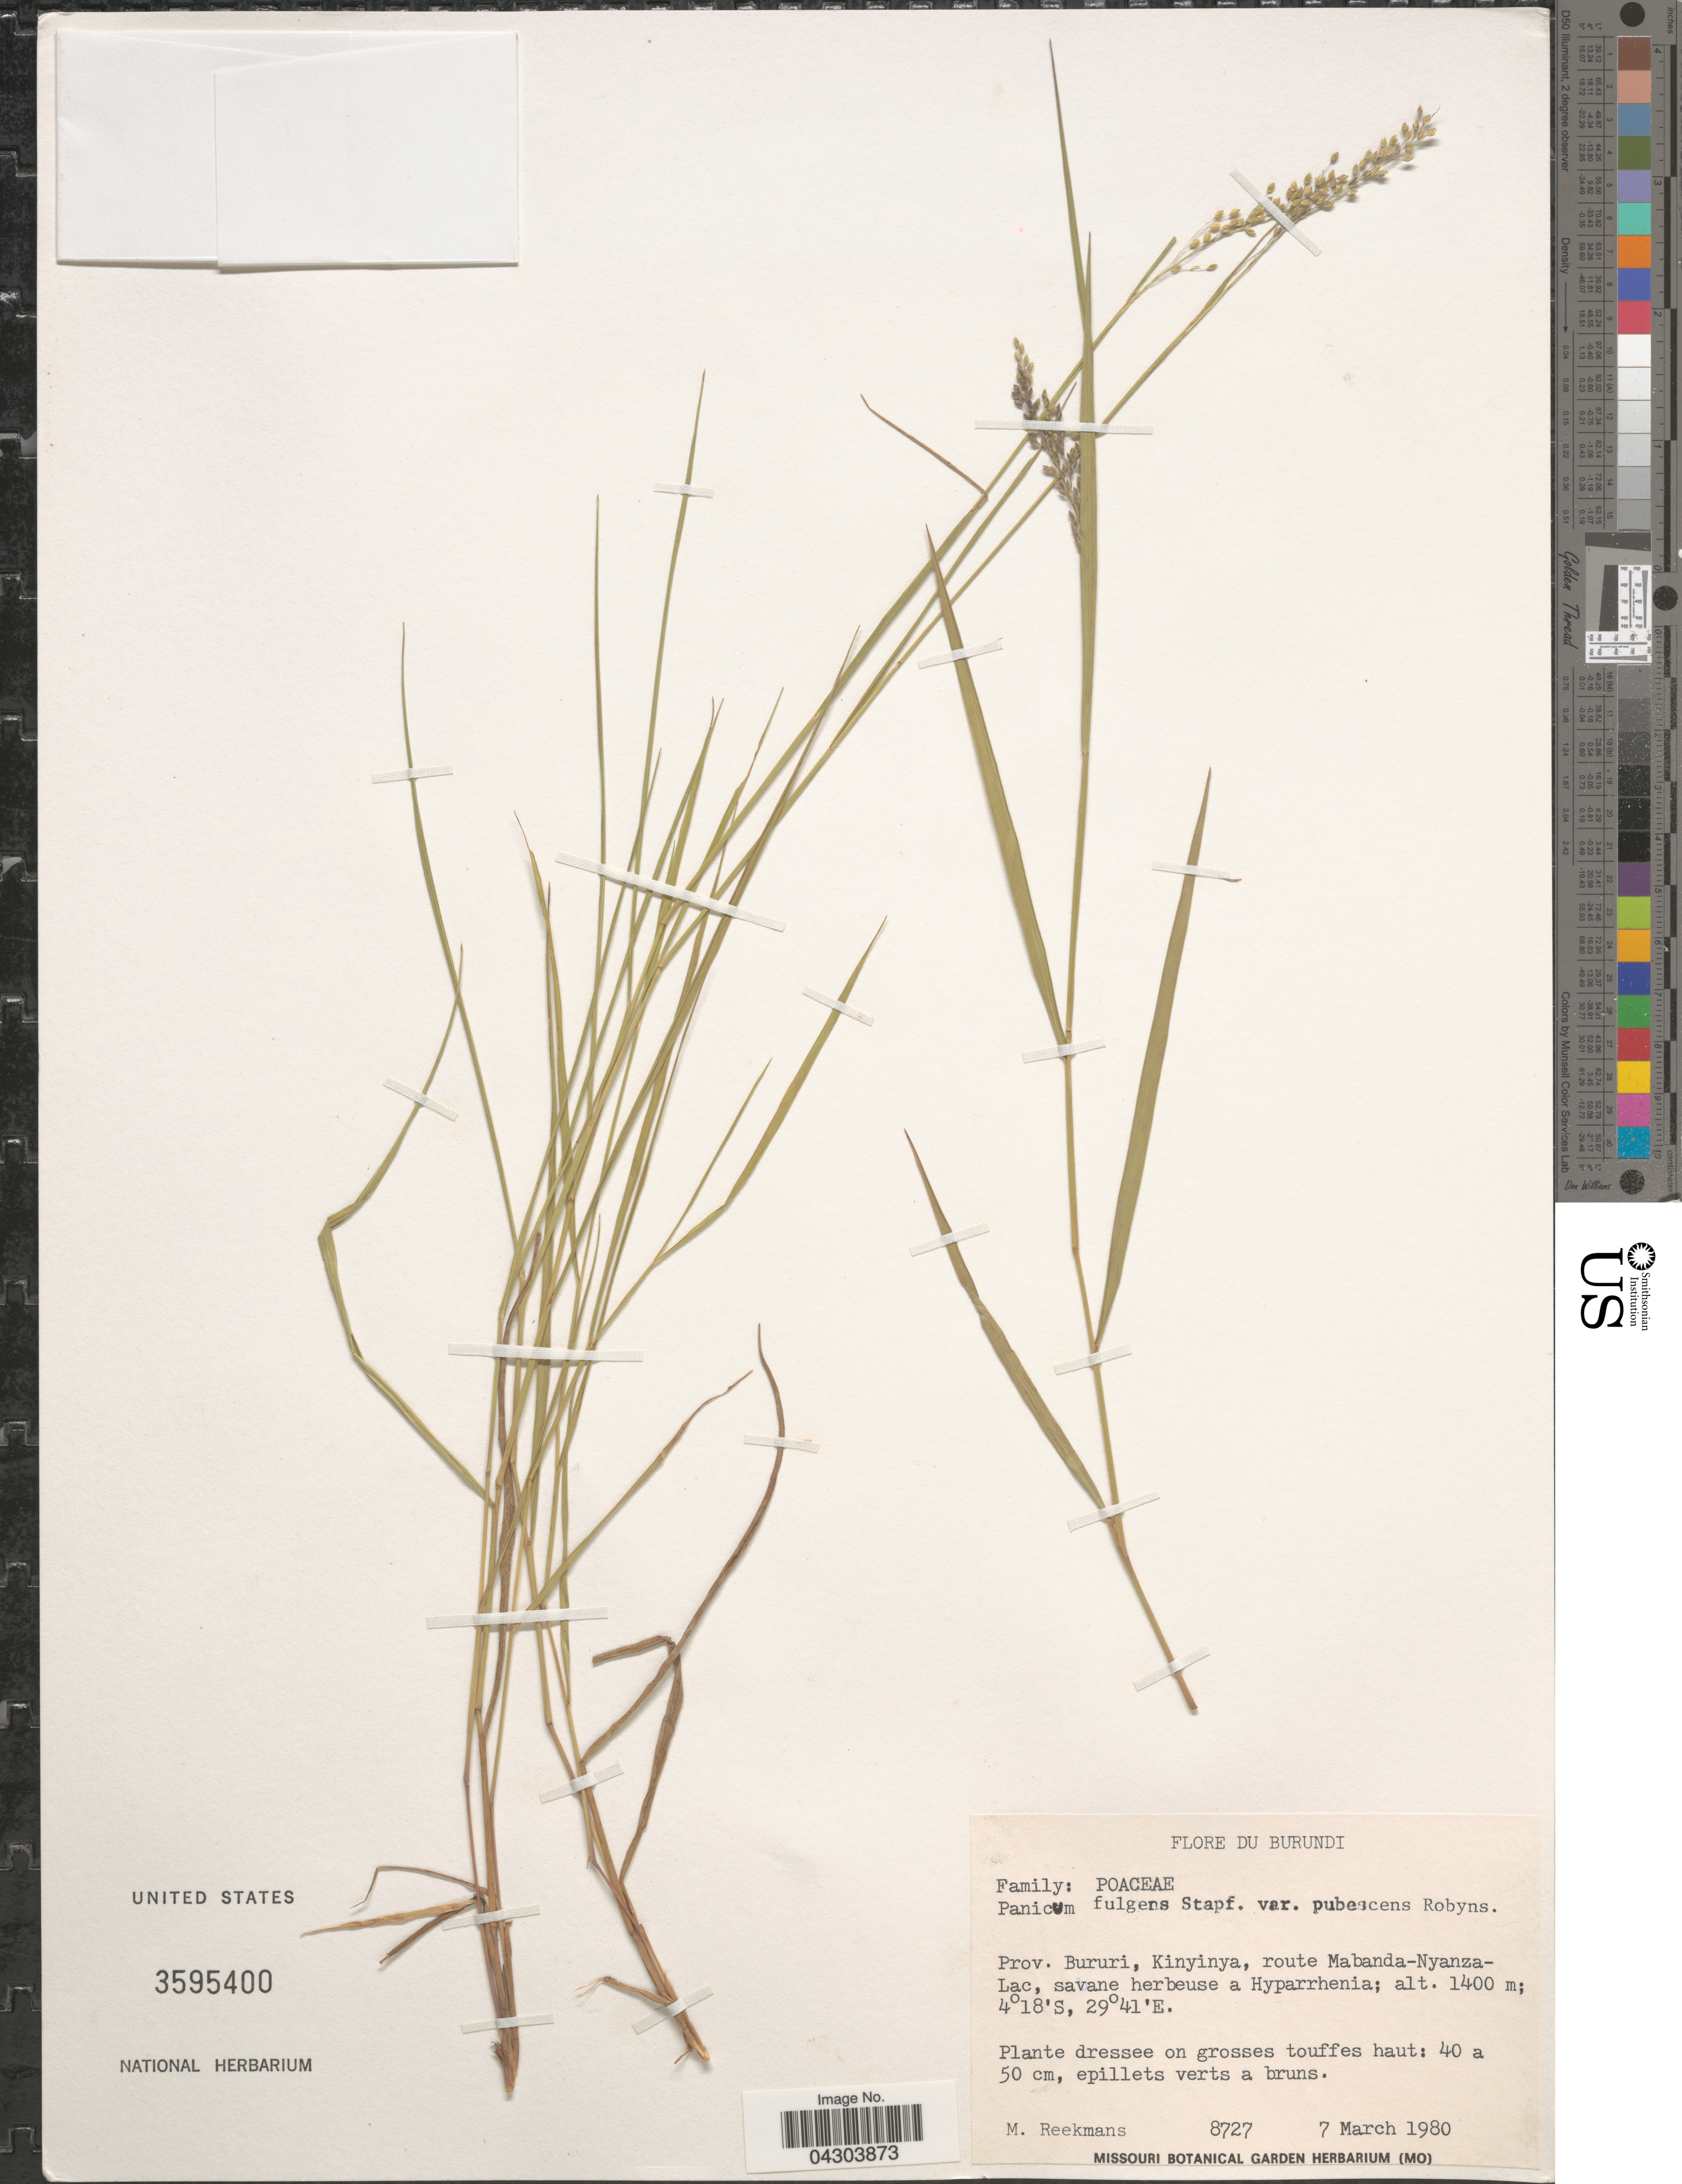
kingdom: Plantae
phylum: Tracheophyta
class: Liliopsida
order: Poales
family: Poaceae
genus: Panicum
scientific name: Panicum nervatum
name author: (Franch.) Stapf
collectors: M. Reekmans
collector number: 8727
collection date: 1980-03-07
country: Burundi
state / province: Bururi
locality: Kinyinya, route Mabanda-Nyanza-Lac, savane herbeuse a Hyparrhenia.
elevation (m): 1400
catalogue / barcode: US 3595400